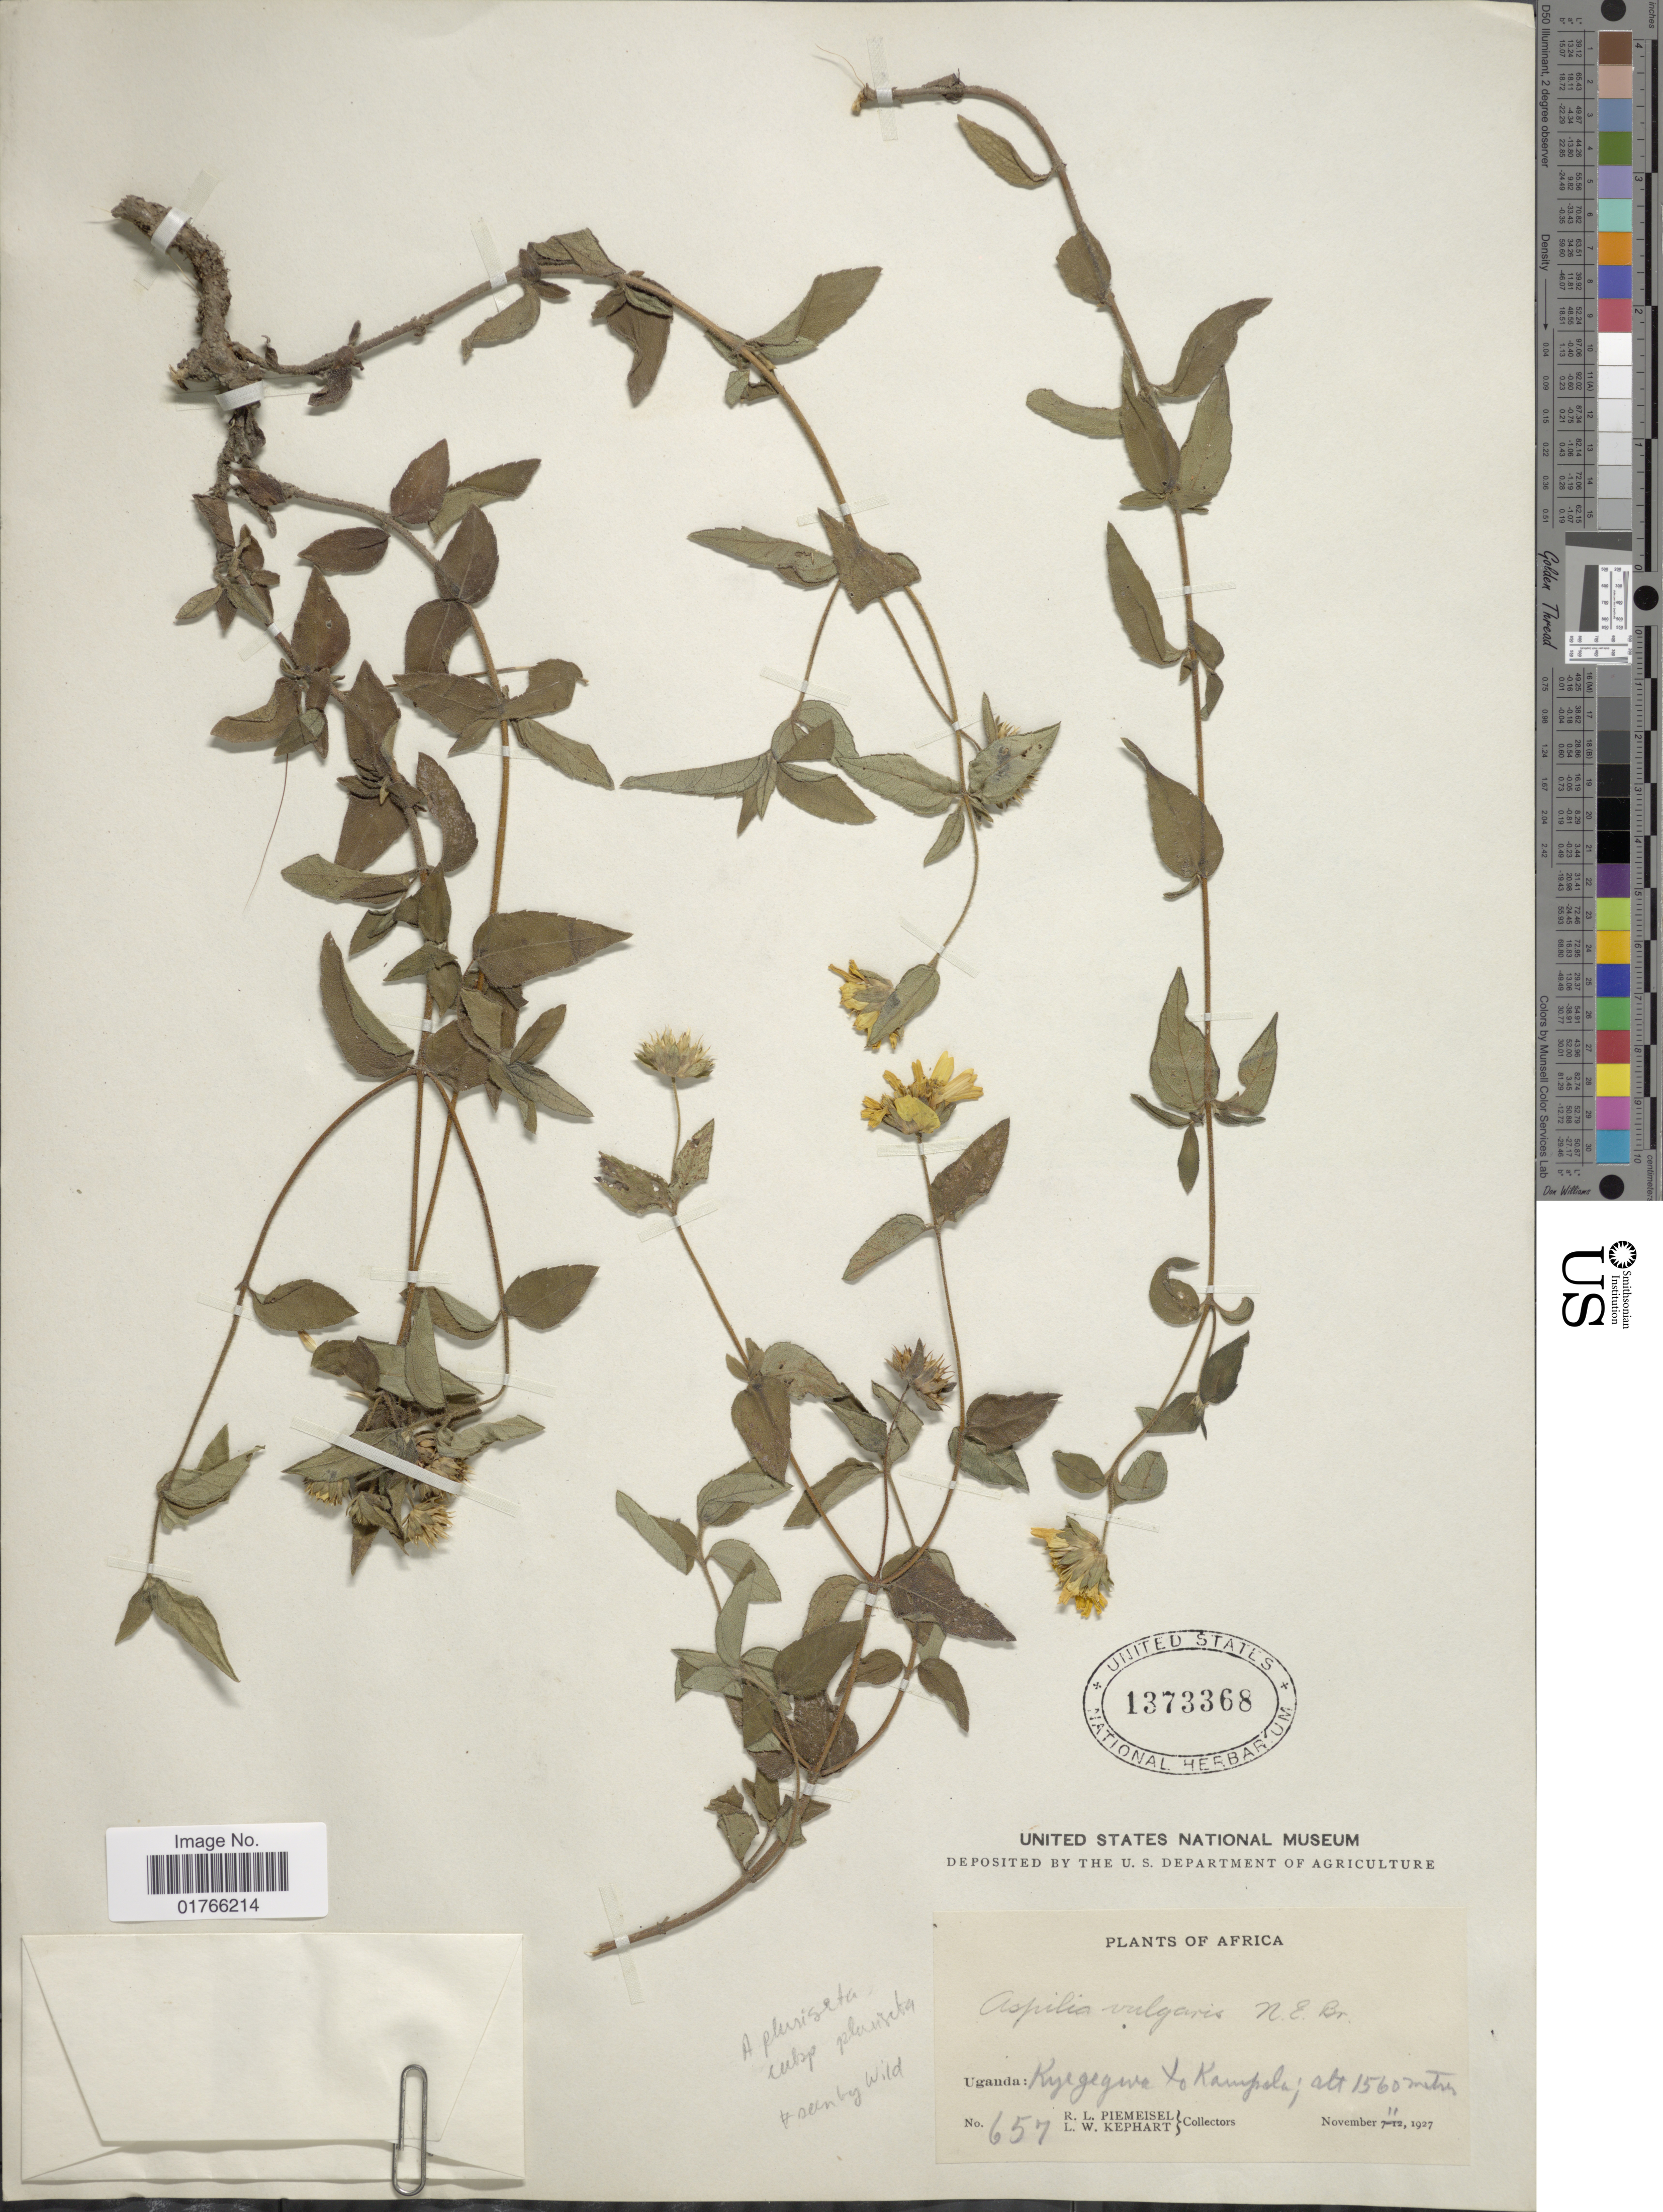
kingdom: Plantae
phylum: Tracheophyta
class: Magnoliopsida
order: Asterales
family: Asteraceae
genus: Aspilia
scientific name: Aspilia pleuriseta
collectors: R. L. Piemeisel & L. W. Kephart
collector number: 657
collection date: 1927-11-11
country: Uganda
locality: Africa, Kyegegwa to Kampala.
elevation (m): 1560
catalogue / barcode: US 1373368